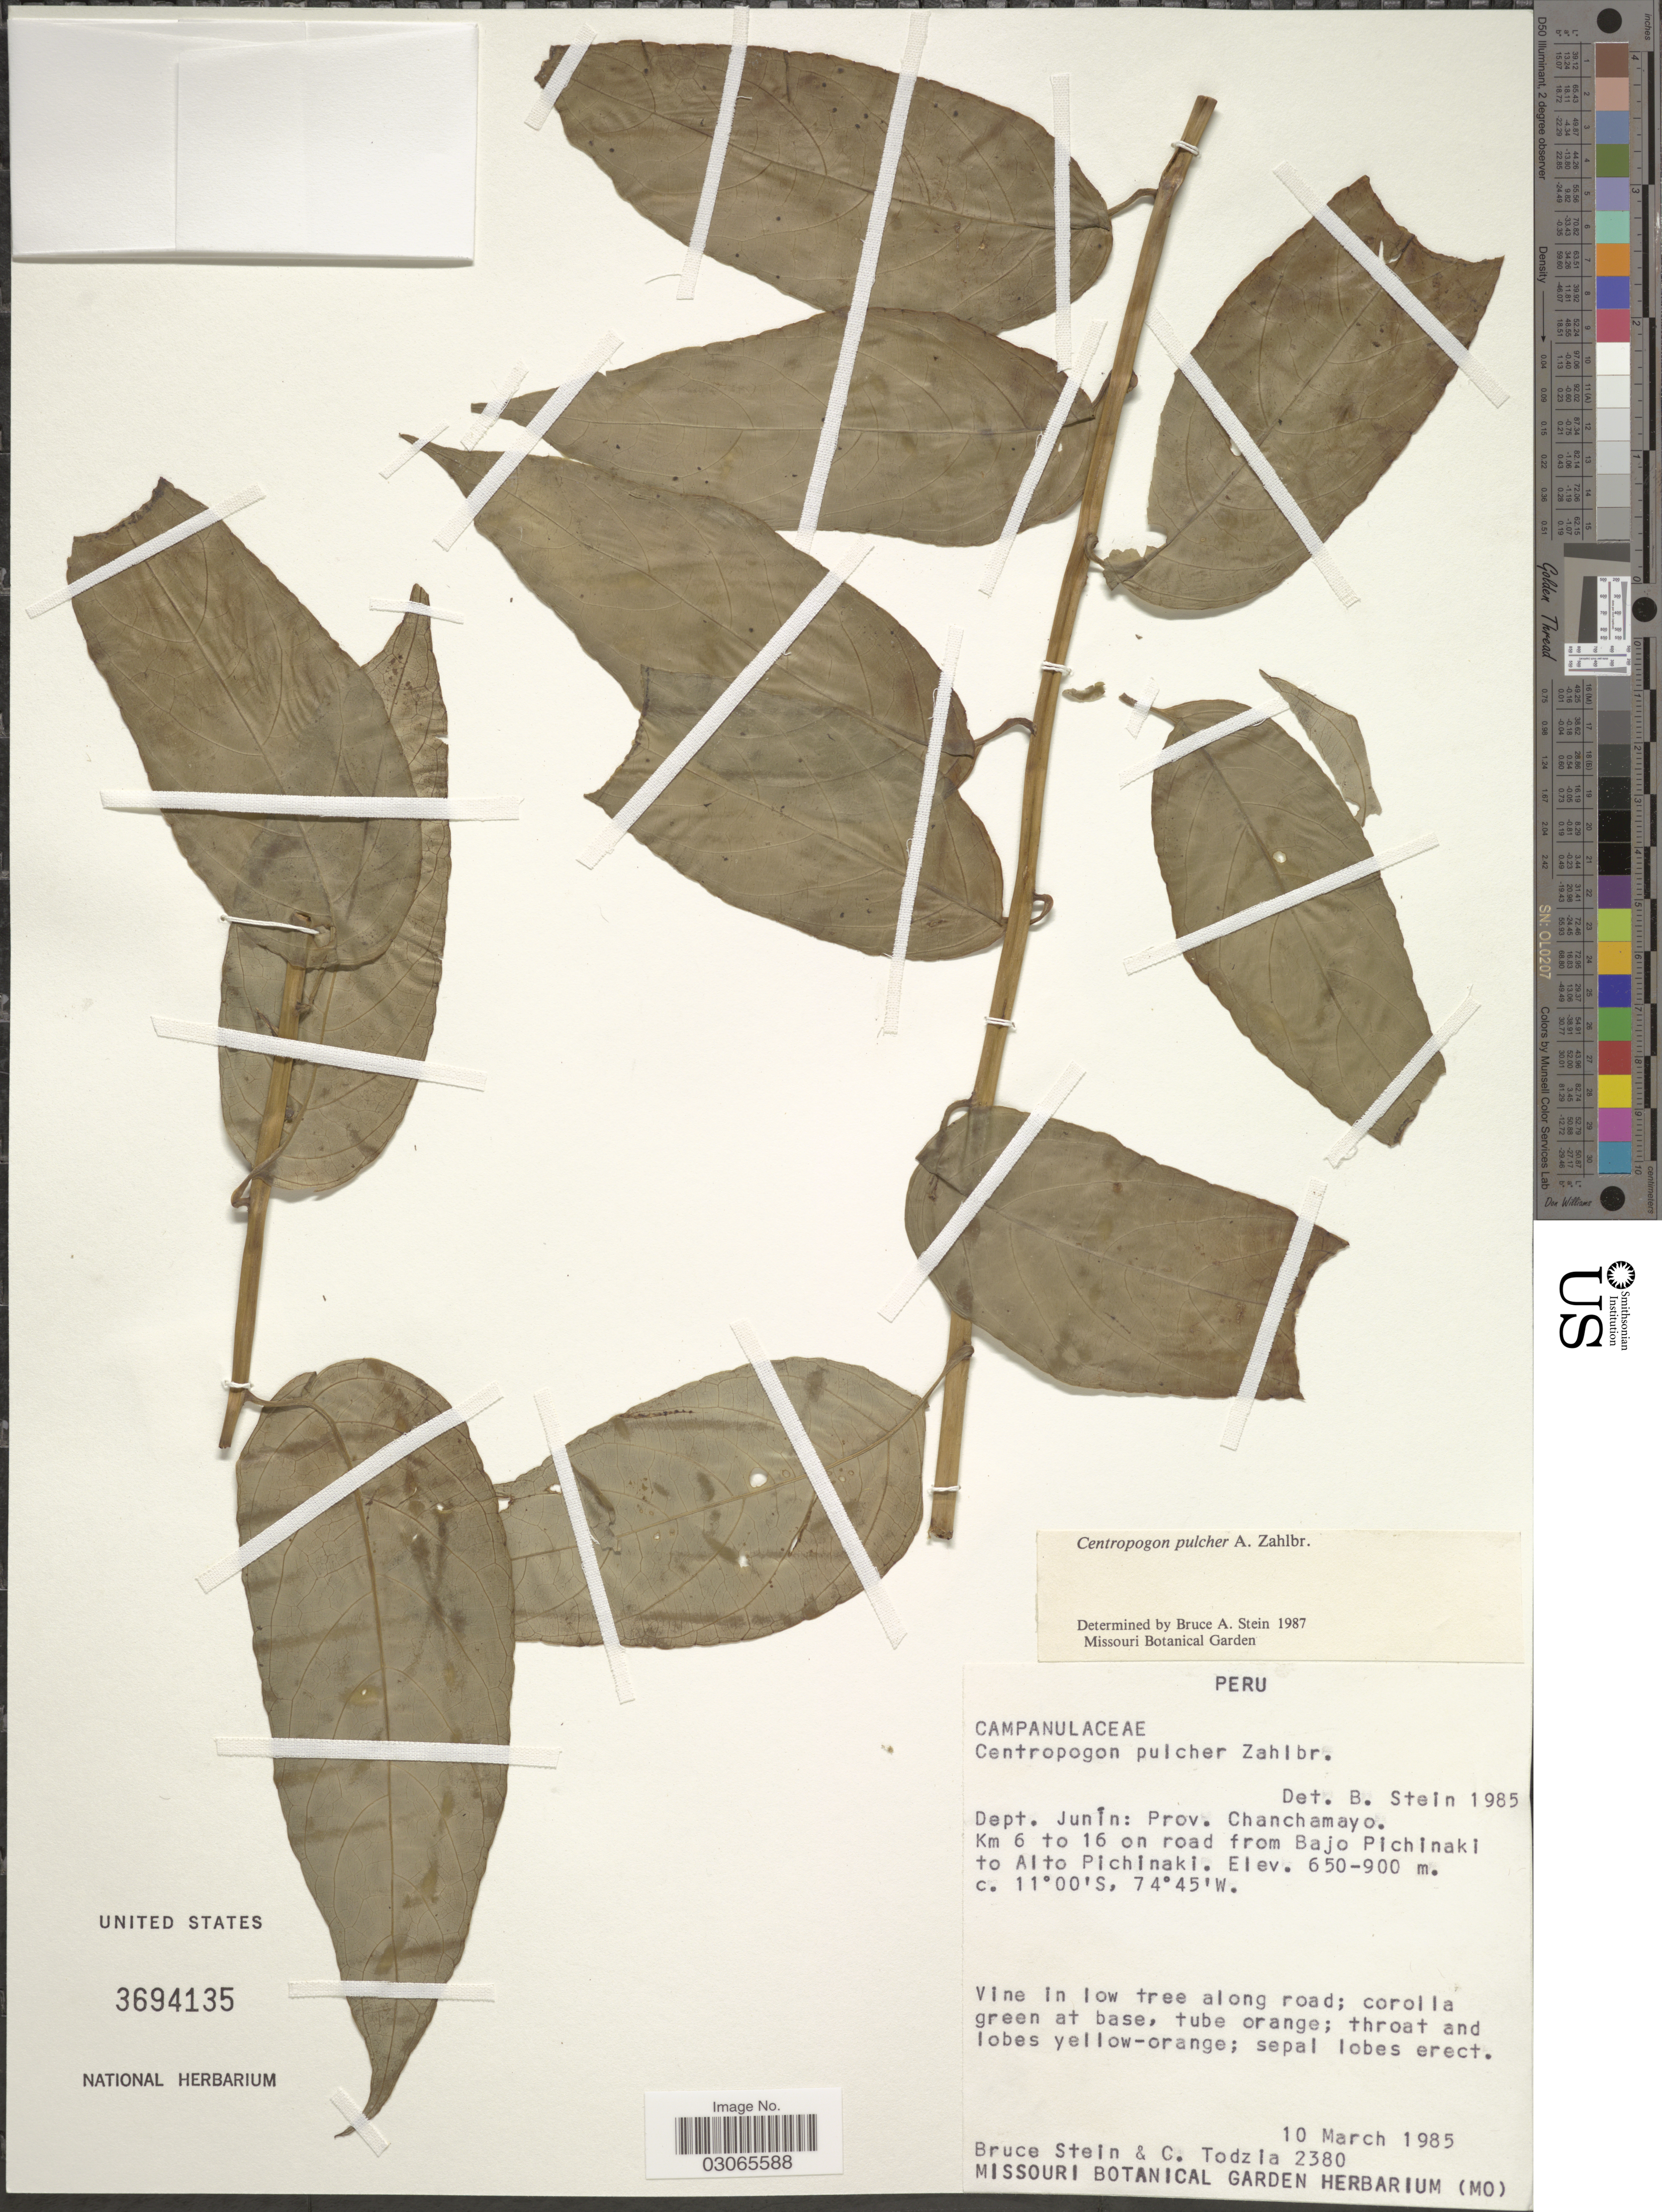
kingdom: Plantae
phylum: Tracheophyta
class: Magnoliopsida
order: Asterales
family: Campanulaceae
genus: Centropogon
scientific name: Centropogon pulcher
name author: Zahlbr.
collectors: B. A. Stein & C. A. Todzia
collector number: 2380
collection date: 1985-03-10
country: Peru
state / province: Junín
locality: Dept. Junín: Prov. Chanchamayo. Km 6 to 16 on road from Bajo Pichinaki to Alto Pichinaki.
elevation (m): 650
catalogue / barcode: US 3694135